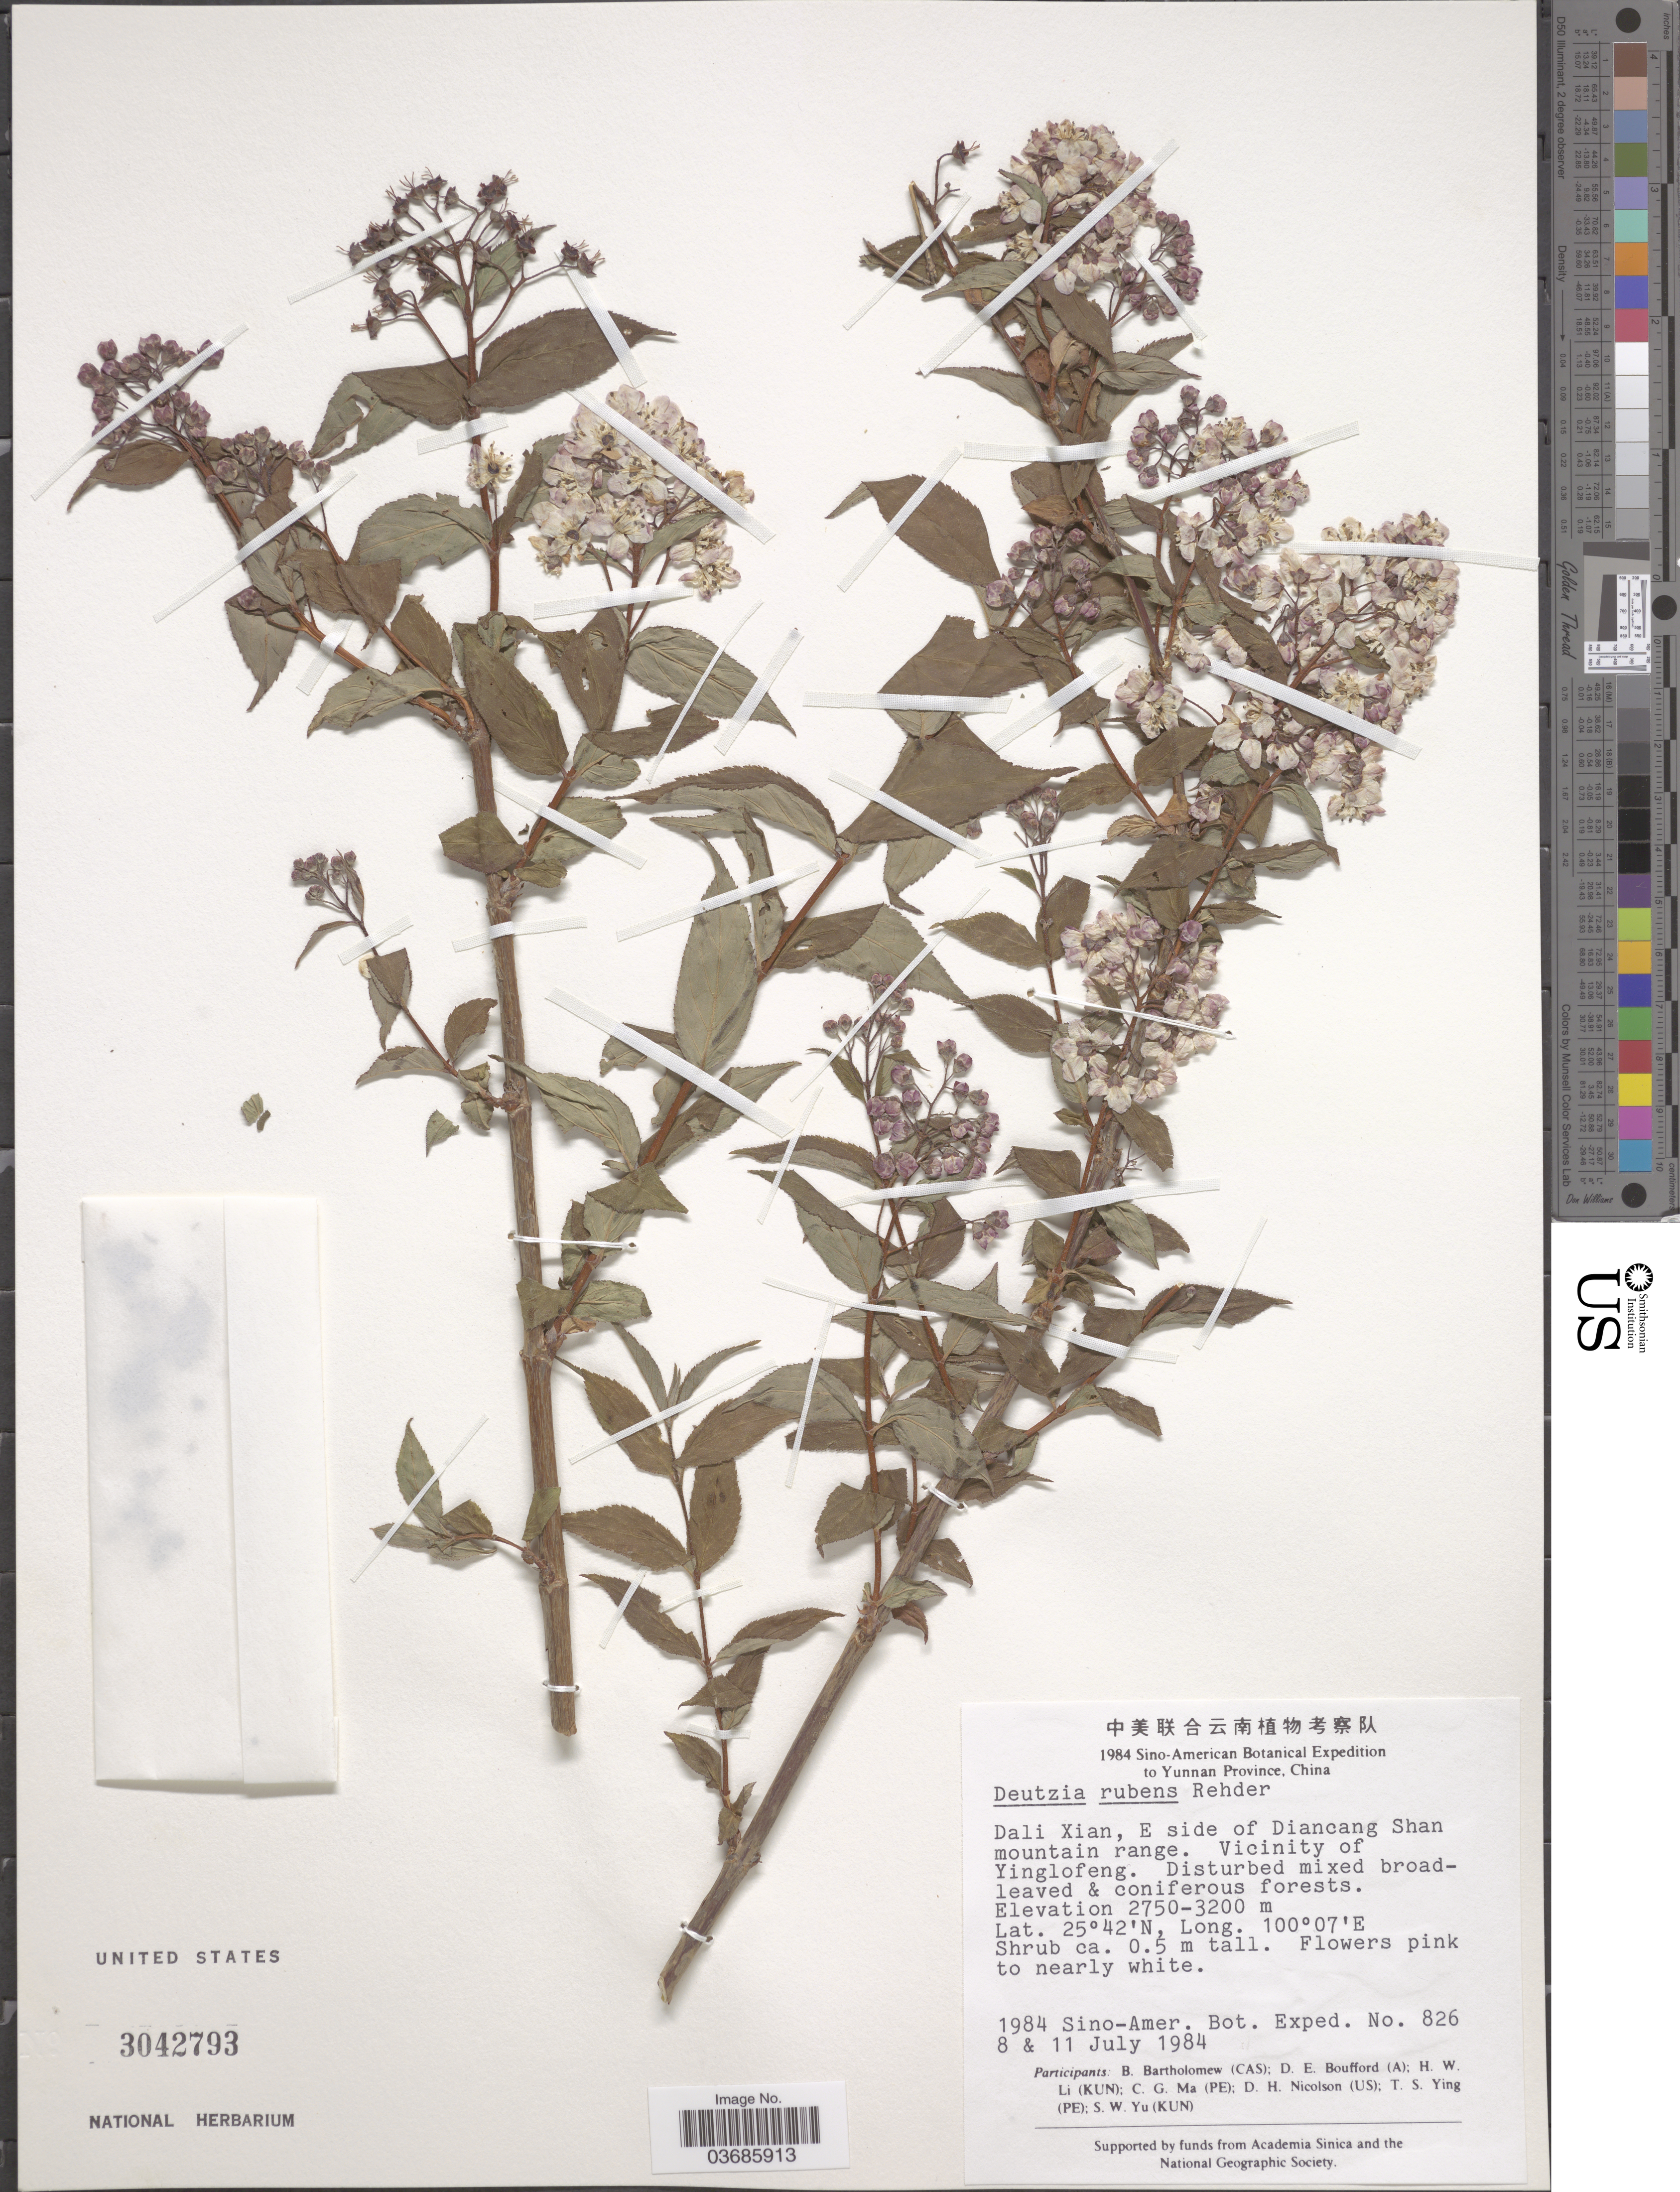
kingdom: Plantae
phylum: Tracheophyta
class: Magnoliopsida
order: Cornales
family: Hydrangeaceae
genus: Deutzia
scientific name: Deutzia rubens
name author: Rehder in Sarg.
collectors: B. Bartholomew, D. E. Boufford, H. W. Li, C. Ma & et al.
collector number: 826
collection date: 1984-07-08/1984-07-11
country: China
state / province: Yunnan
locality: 1984 Sino-American Botanical Expedition to Yunnan Province, China. Dali Xian, E side of Diancang Shan mountain range. Vicinity of Yinglofeng.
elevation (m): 2750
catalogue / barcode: US 3042793